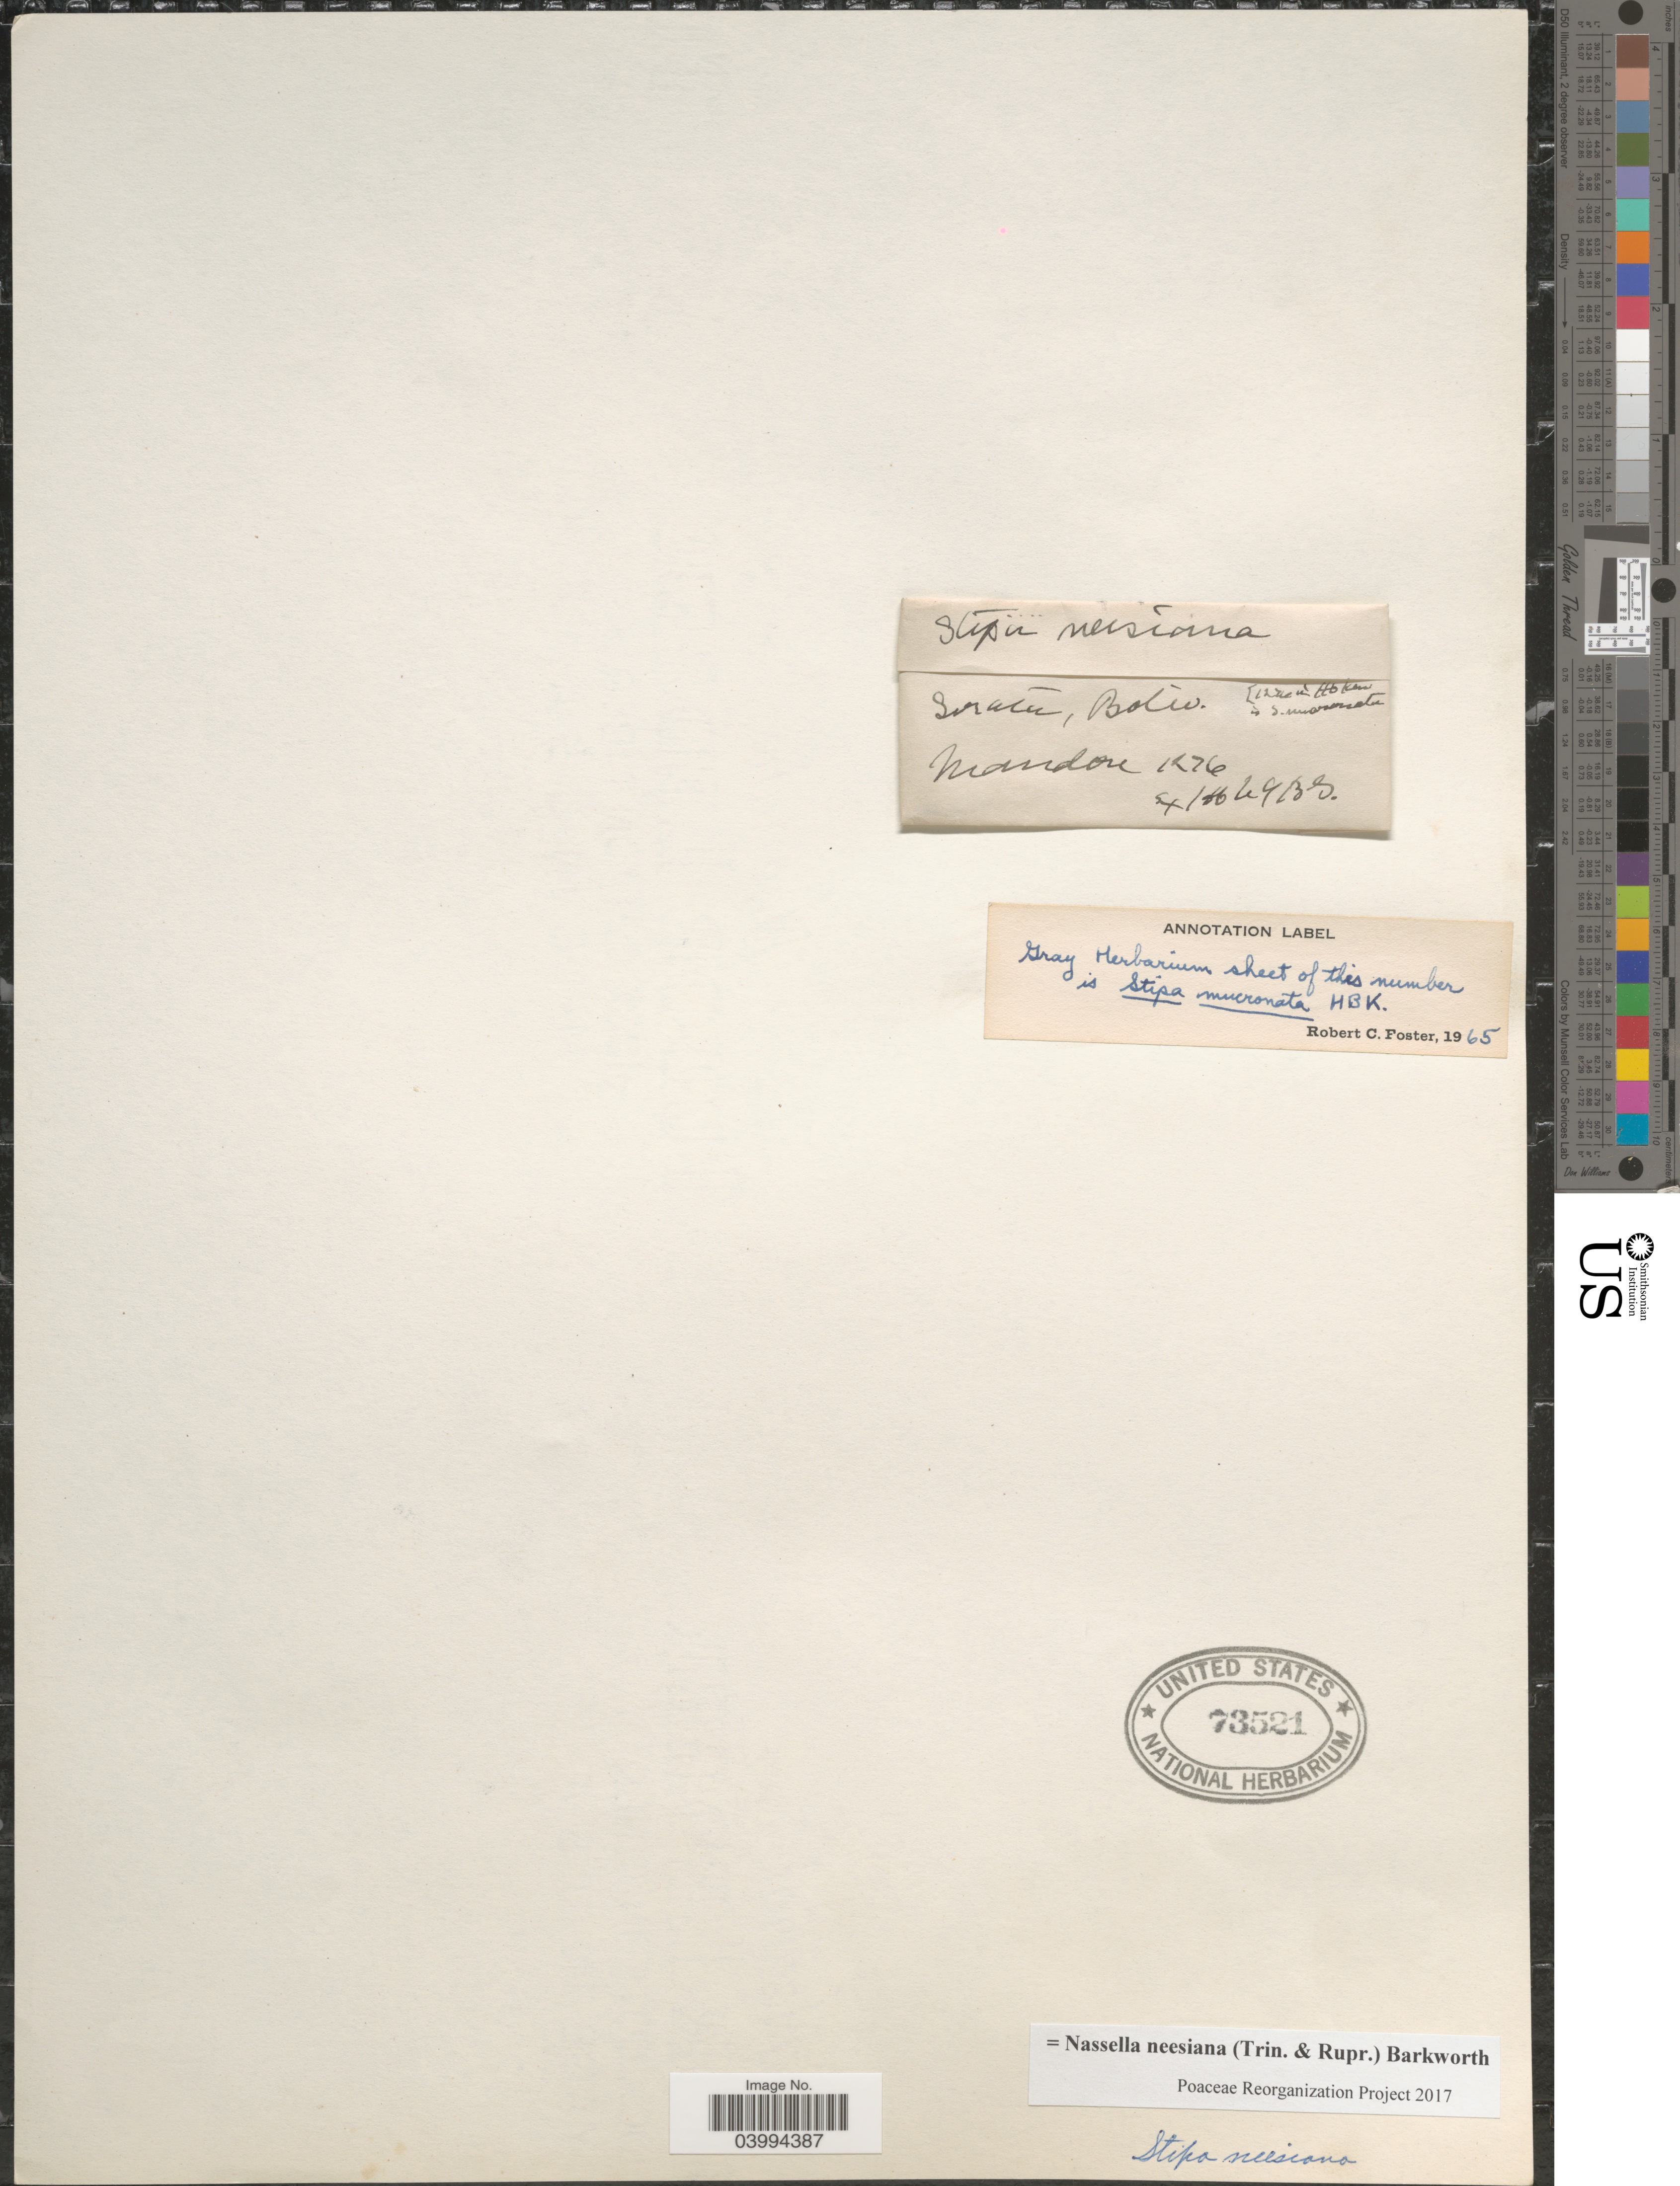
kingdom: Plantae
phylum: Tracheophyta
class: Liliopsida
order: Poales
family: Poaceae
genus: Nassella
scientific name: Nassella neesiana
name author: (Trin. & Rupr.) Barkworth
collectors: Mandon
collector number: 1276*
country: Bolivia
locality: Sorata.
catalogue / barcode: US 73521